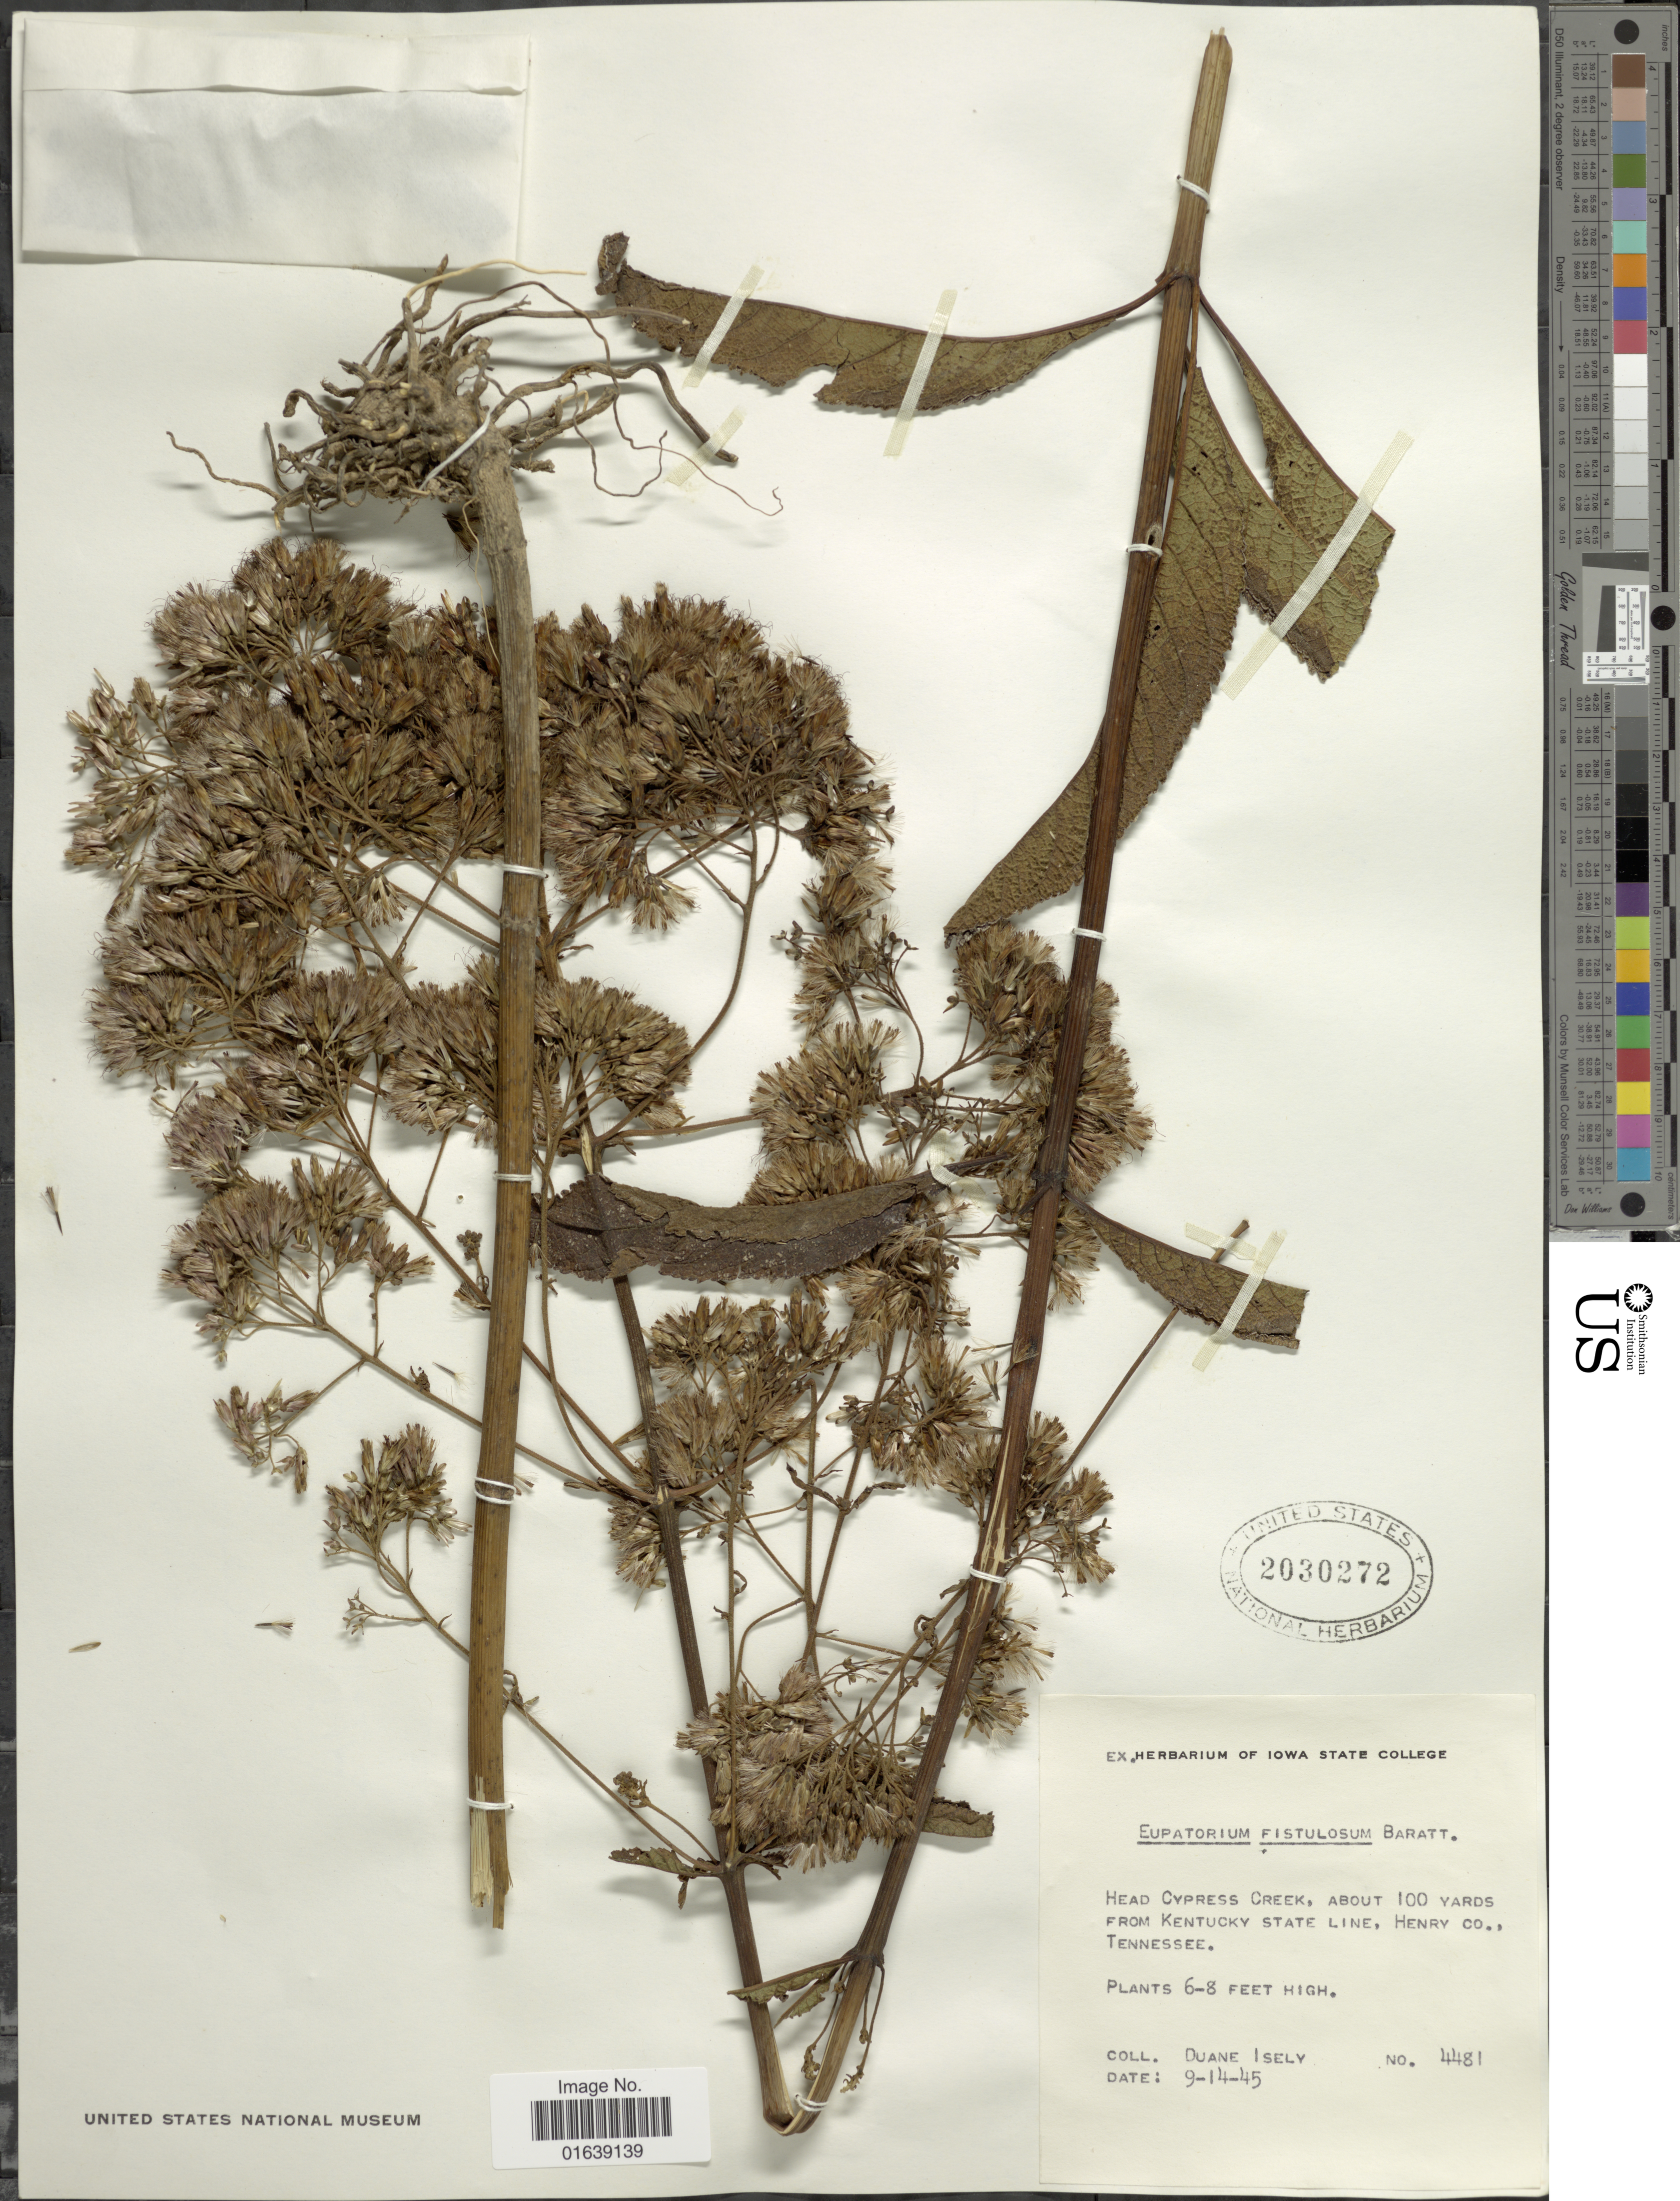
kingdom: Plantae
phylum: Tracheophyta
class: Magnoliopsida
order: Asterales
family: Asteraceae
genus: Eupatorium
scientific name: Eupatorium fistulosum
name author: Barratt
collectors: D. Isely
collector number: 4481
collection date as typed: Transcribed d/m/y: 14/9/45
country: United States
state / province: Tennessee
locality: Head Cypress Creek, about 100 yards from Kentucky State Line, Henry co., Tennessee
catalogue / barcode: US 2030272